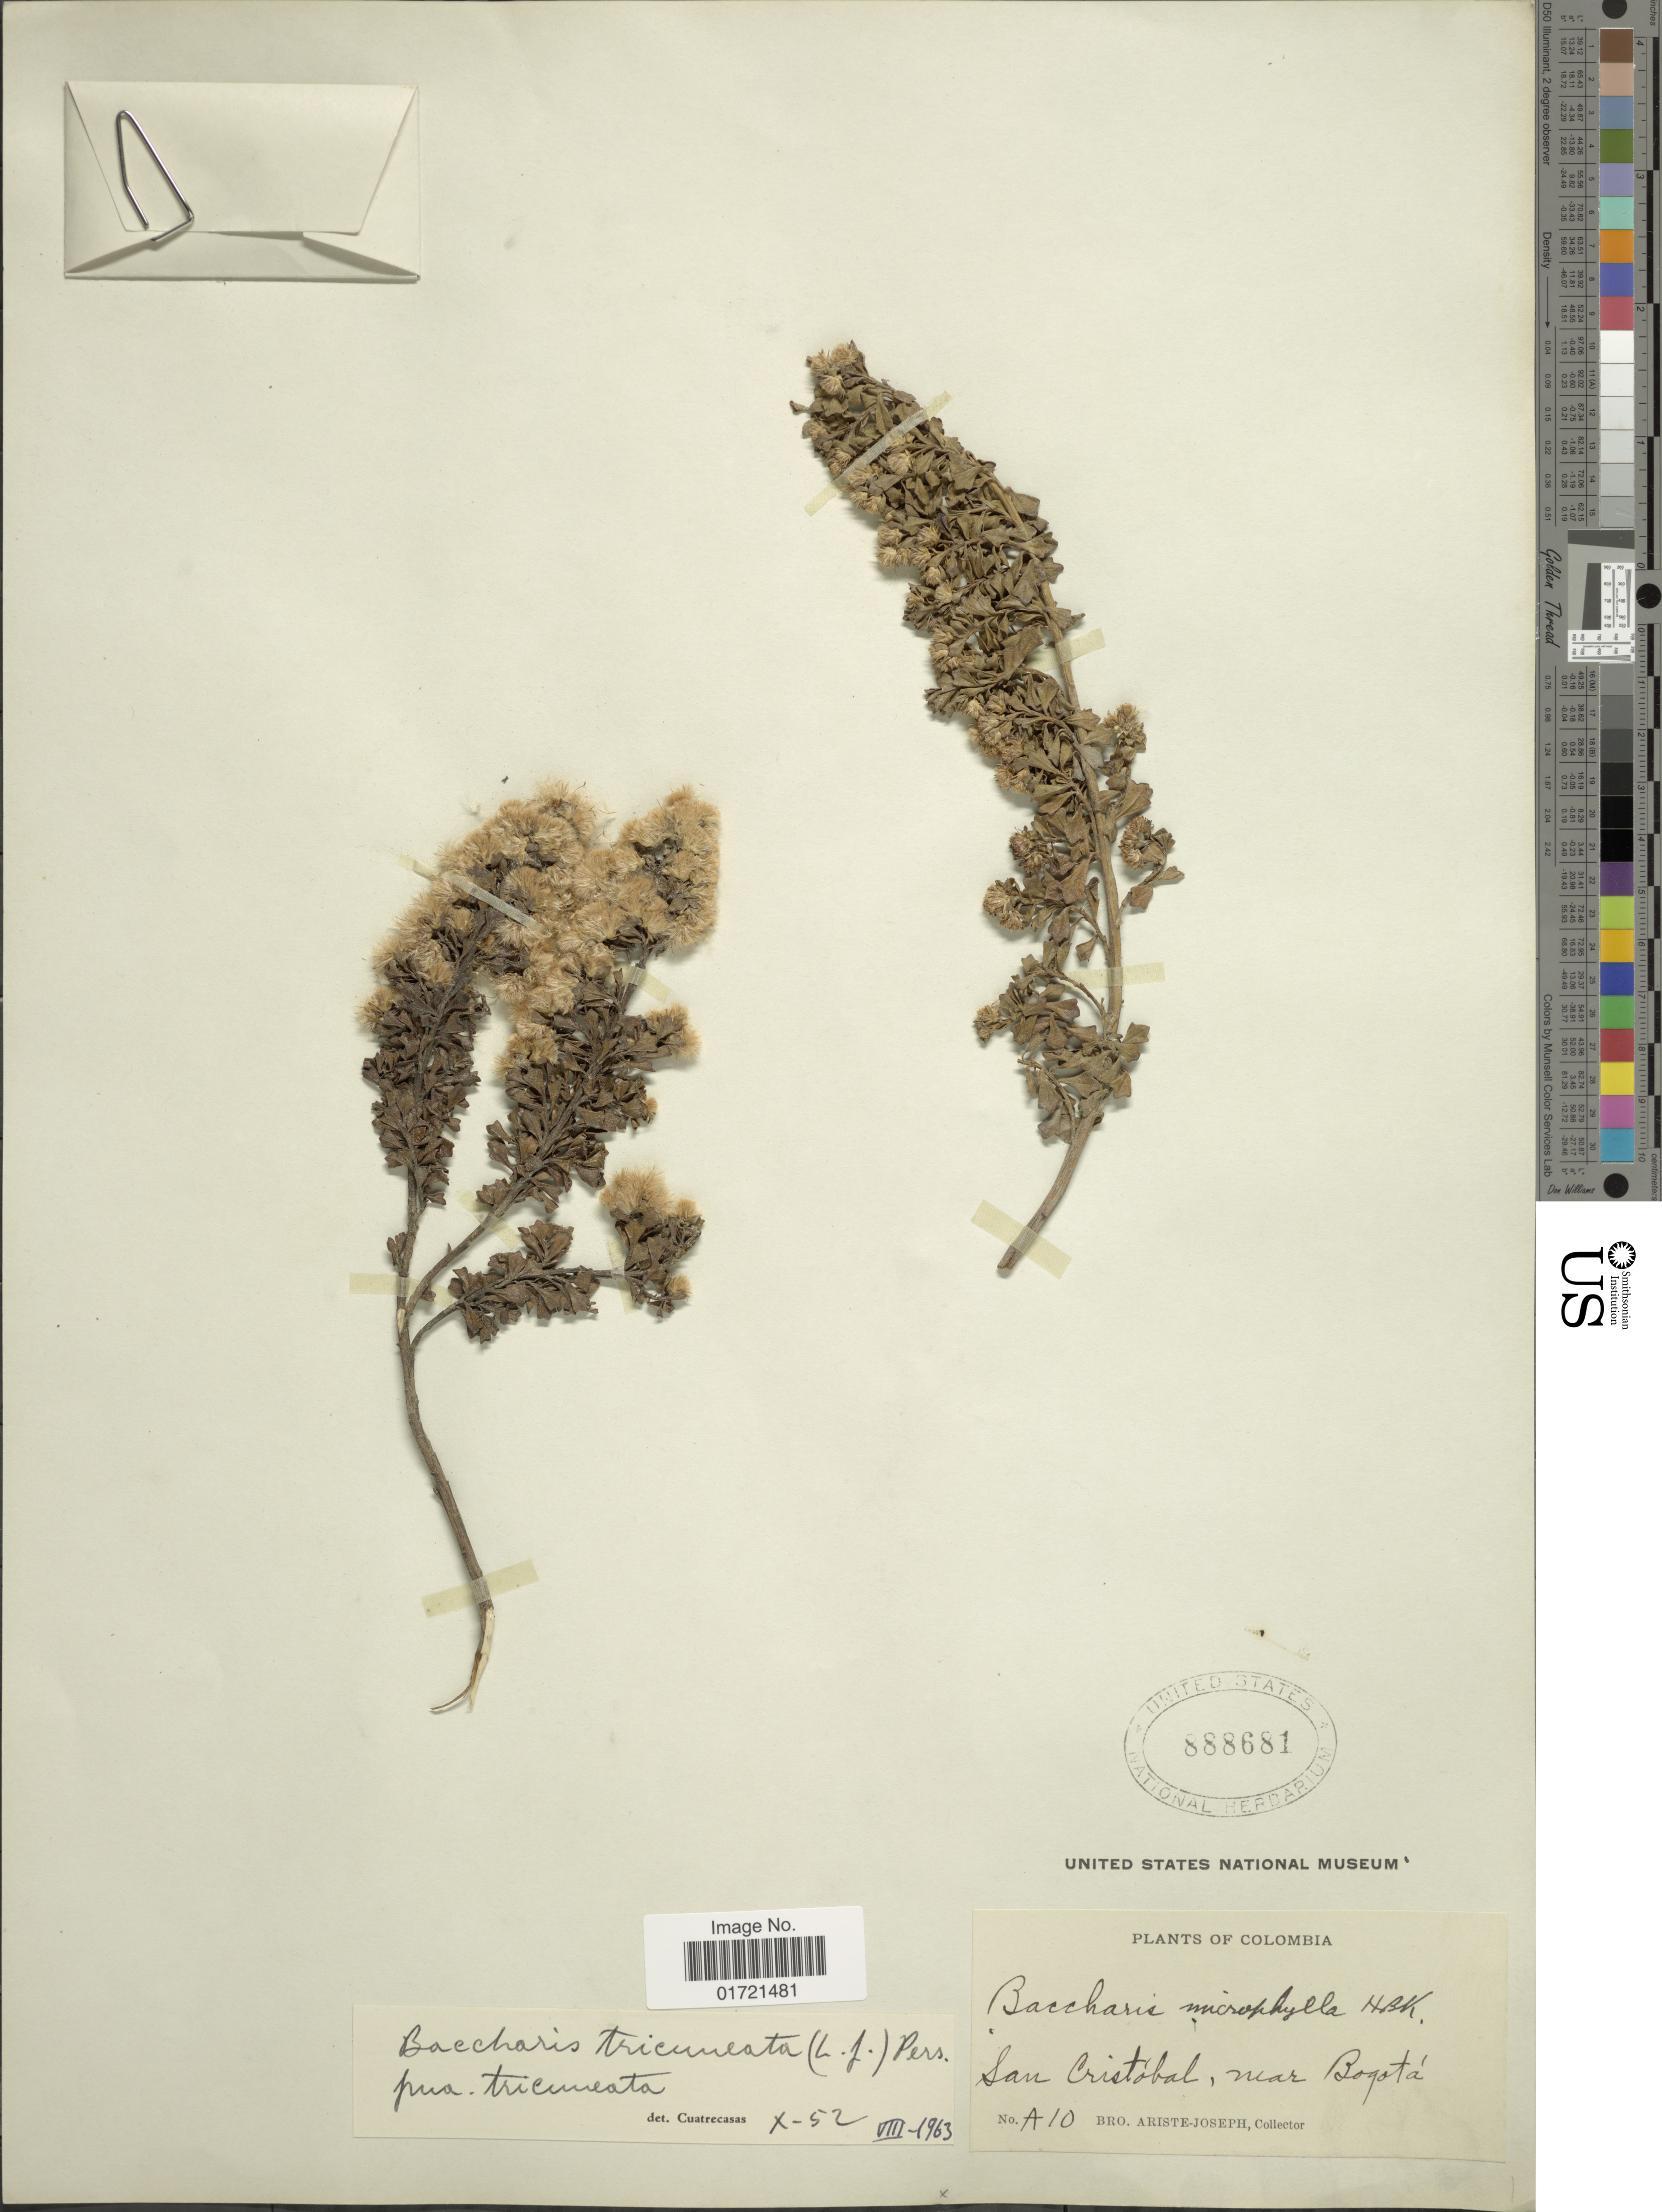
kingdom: Plantae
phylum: Tracheophyta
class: Magnoliopsida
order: Asterales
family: Asteraceae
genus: Baccharis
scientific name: Baccharis tricuneata f. tricuneata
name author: (L. f.) Pers.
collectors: Bro. Ariste-Joseph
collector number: A10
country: Colombia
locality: San Cristobal, near Bogota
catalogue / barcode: US 888681